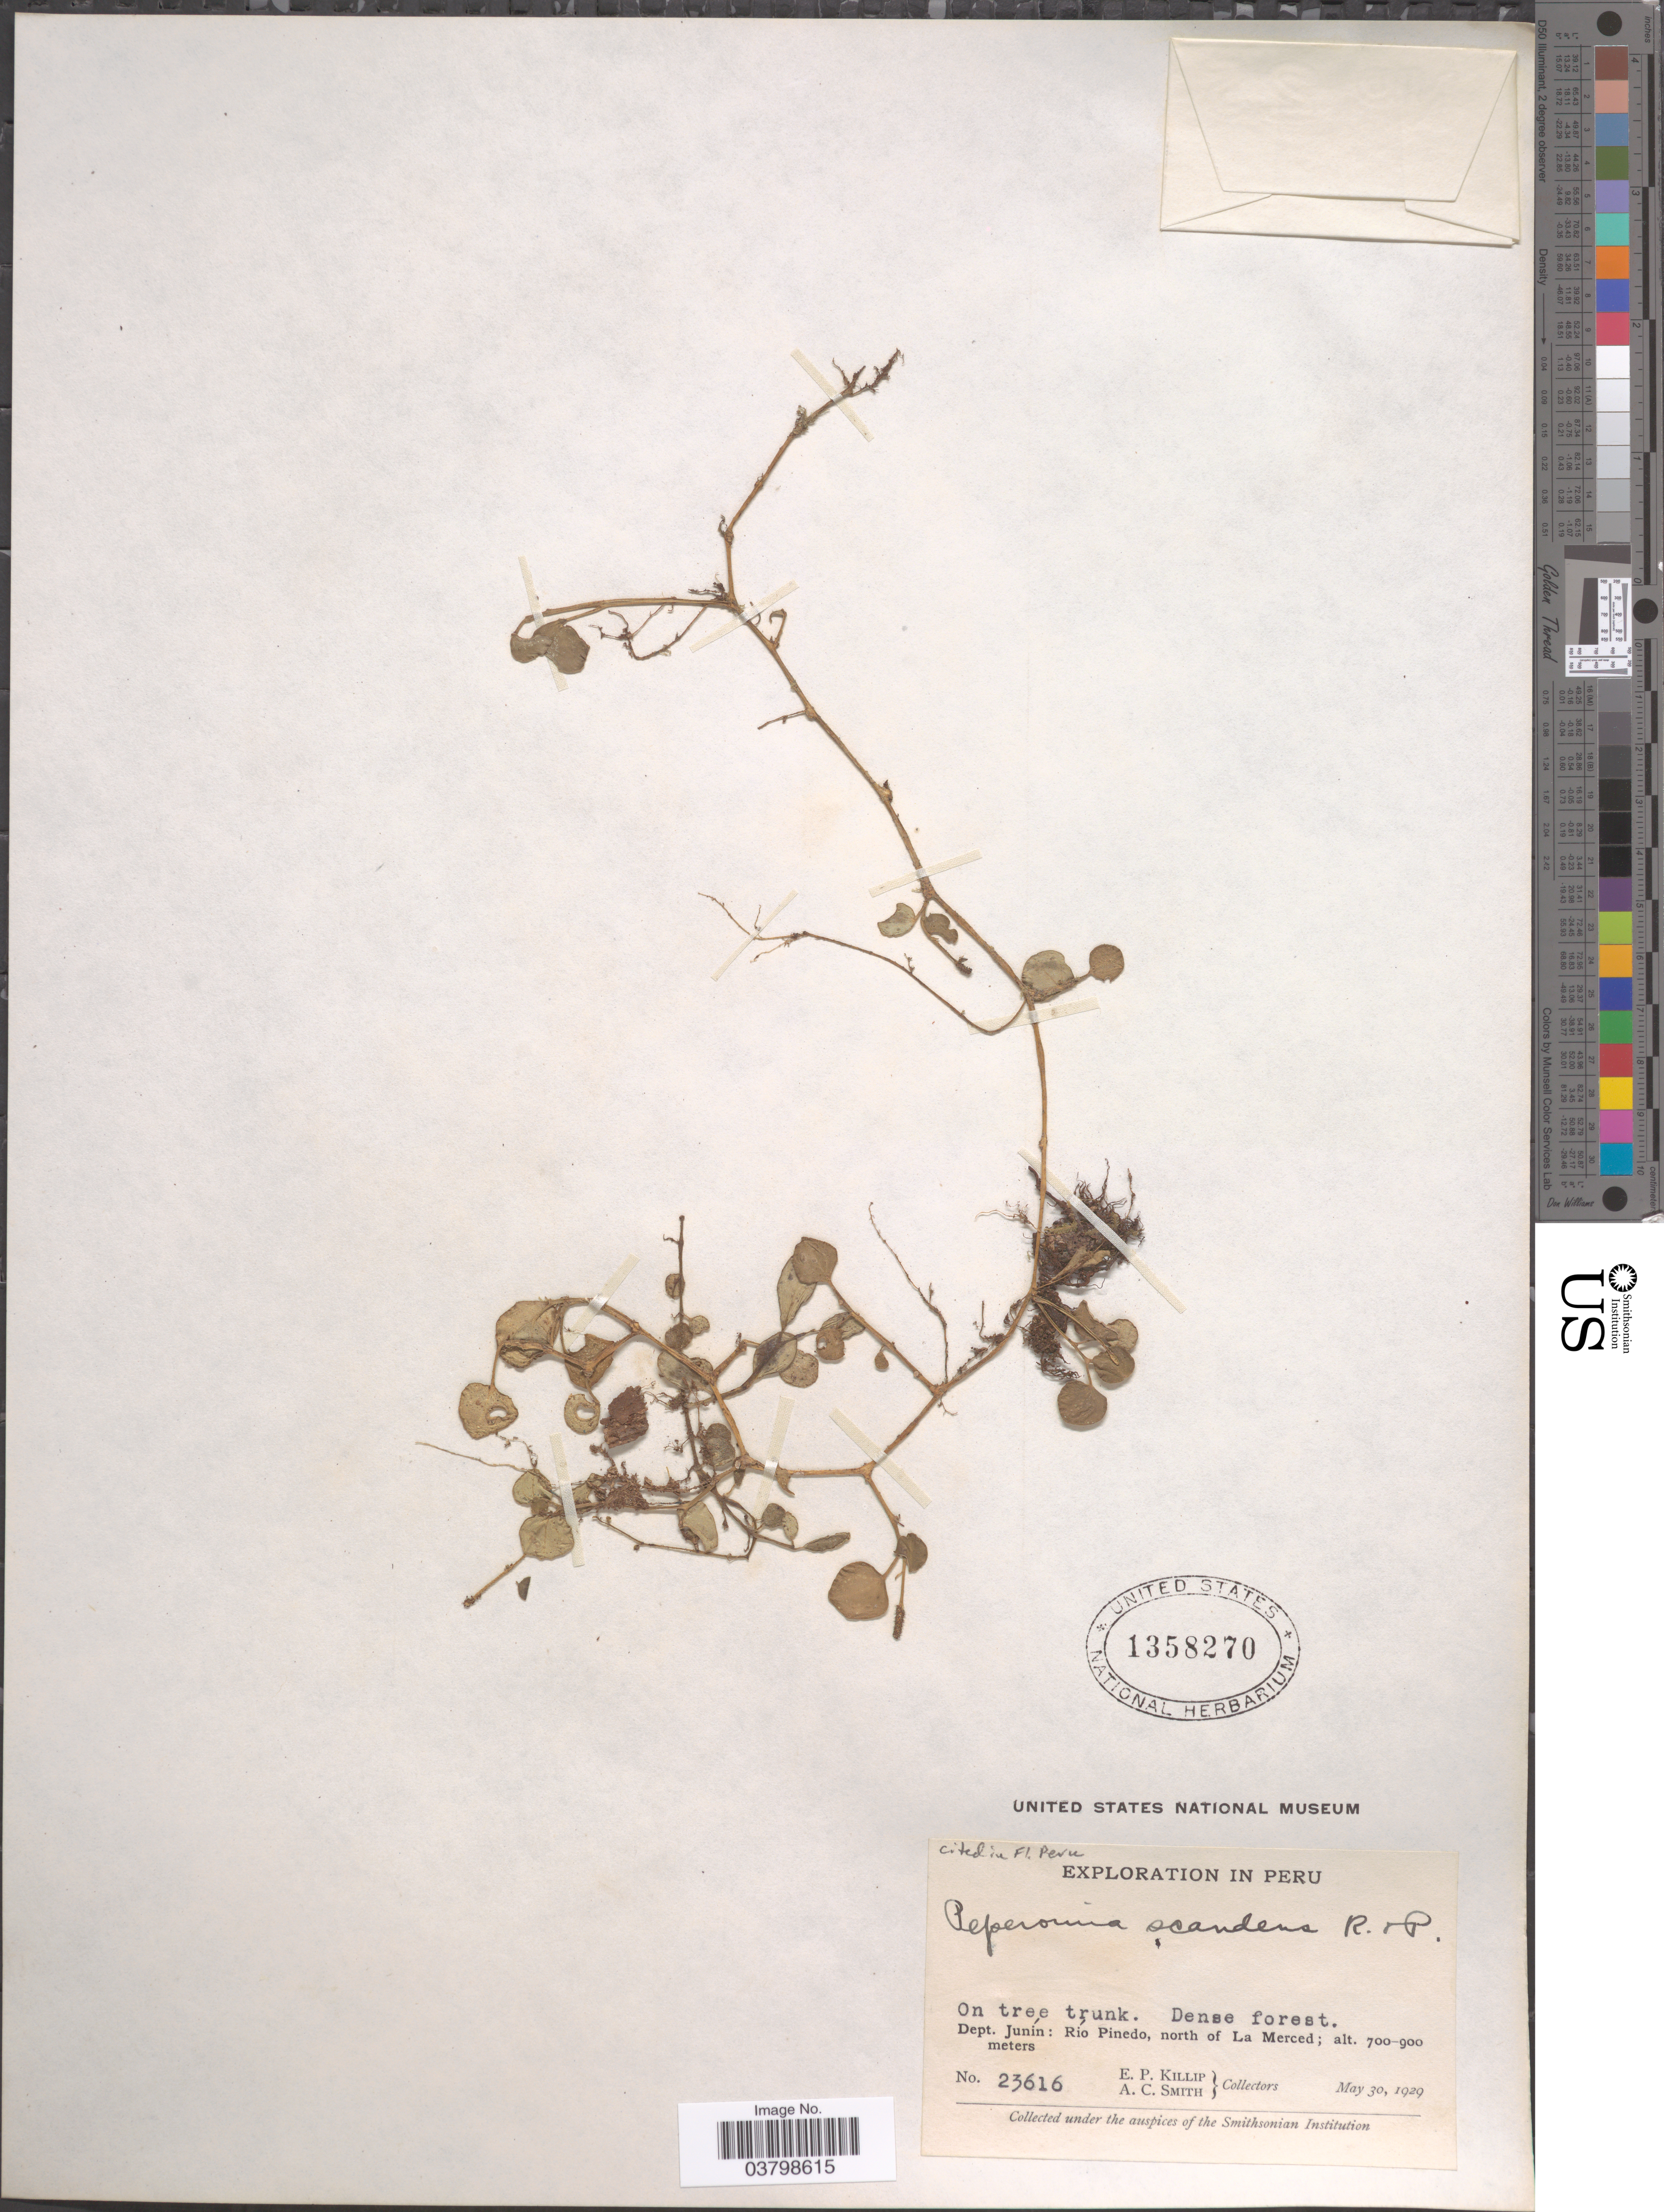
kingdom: Plantae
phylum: Tracheophyta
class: Magnoliopsida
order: Piperales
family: Piperaceae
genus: Peperomia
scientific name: Peperomia serpens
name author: (Sw.) Loudon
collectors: E. P. Killip & A. C. Smith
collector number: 23616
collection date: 1929-05-30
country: Peru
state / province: Junín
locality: Dept. Junín: Río Pinedo, north of La Merced.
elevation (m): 700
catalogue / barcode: US 1358270